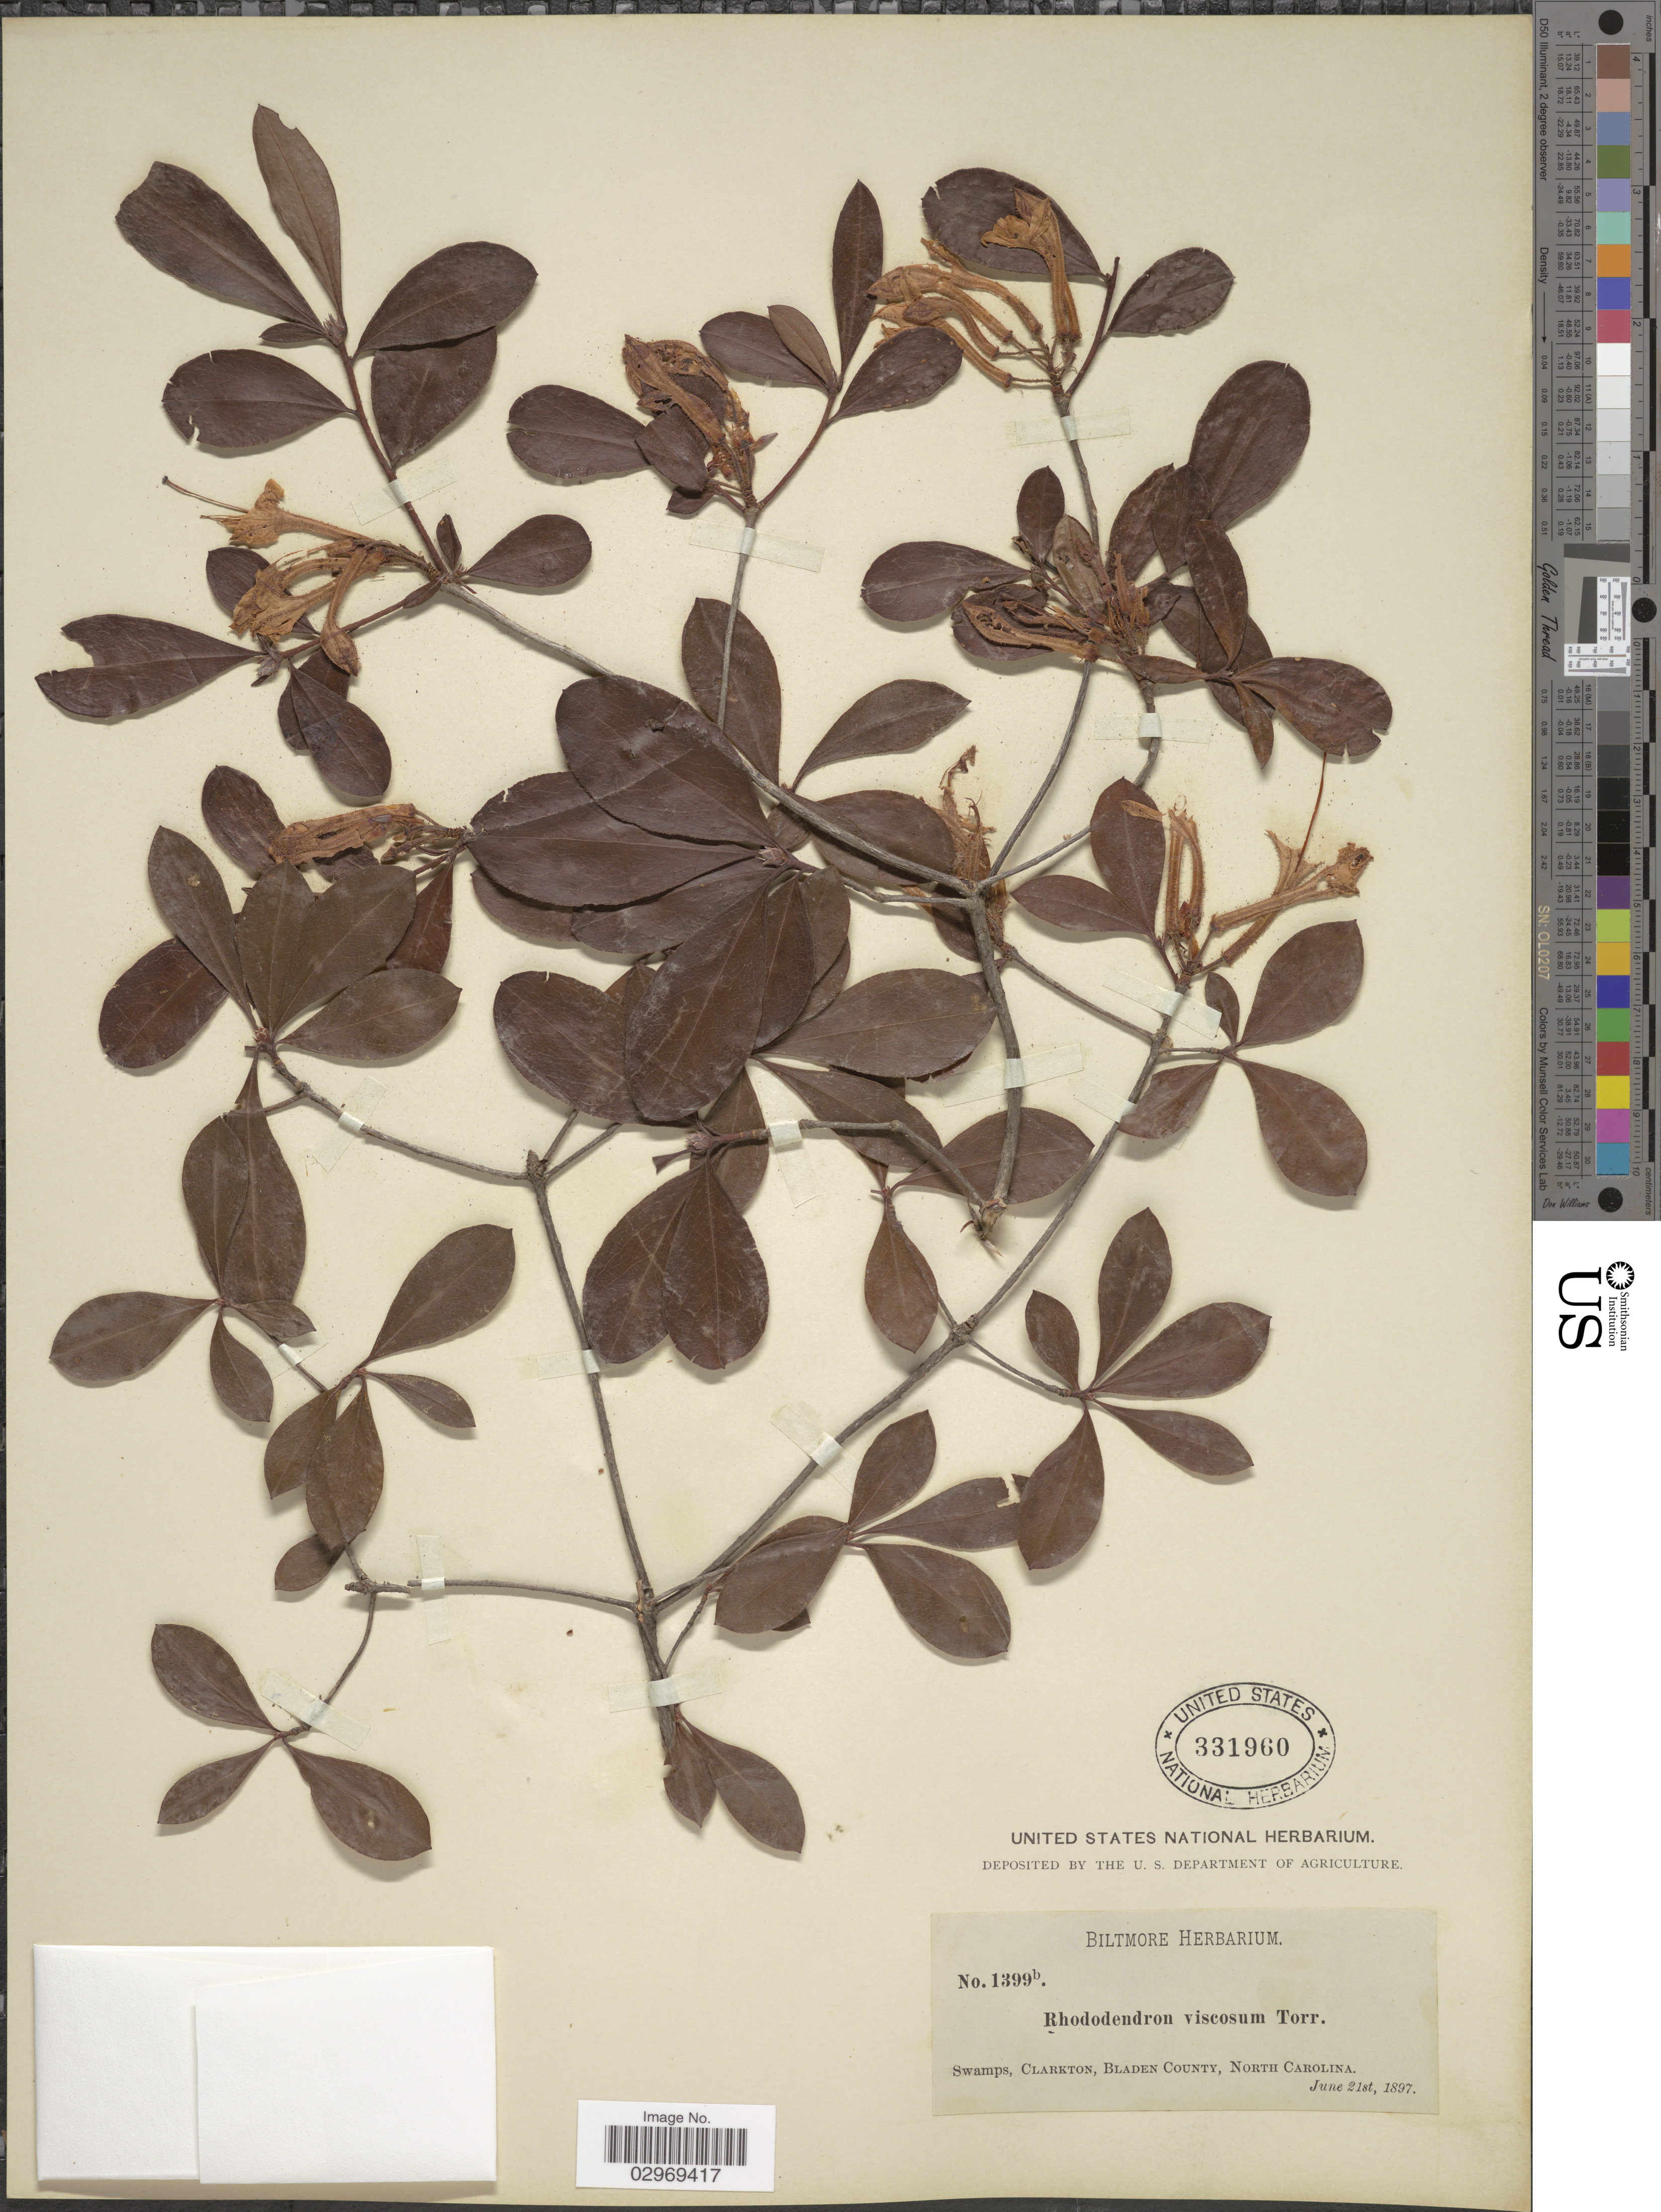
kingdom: Plantae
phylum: Tracheophyta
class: Magnoliopsida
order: Ericales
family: Ericaceae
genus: Rhododendron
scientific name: Rhododendron viscosum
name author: (L.) Torr.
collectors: ex herb. Biltmore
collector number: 1399b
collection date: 1897-06-21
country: United States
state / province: North Carolina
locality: Clarkton, Bladen County.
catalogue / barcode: US 331960